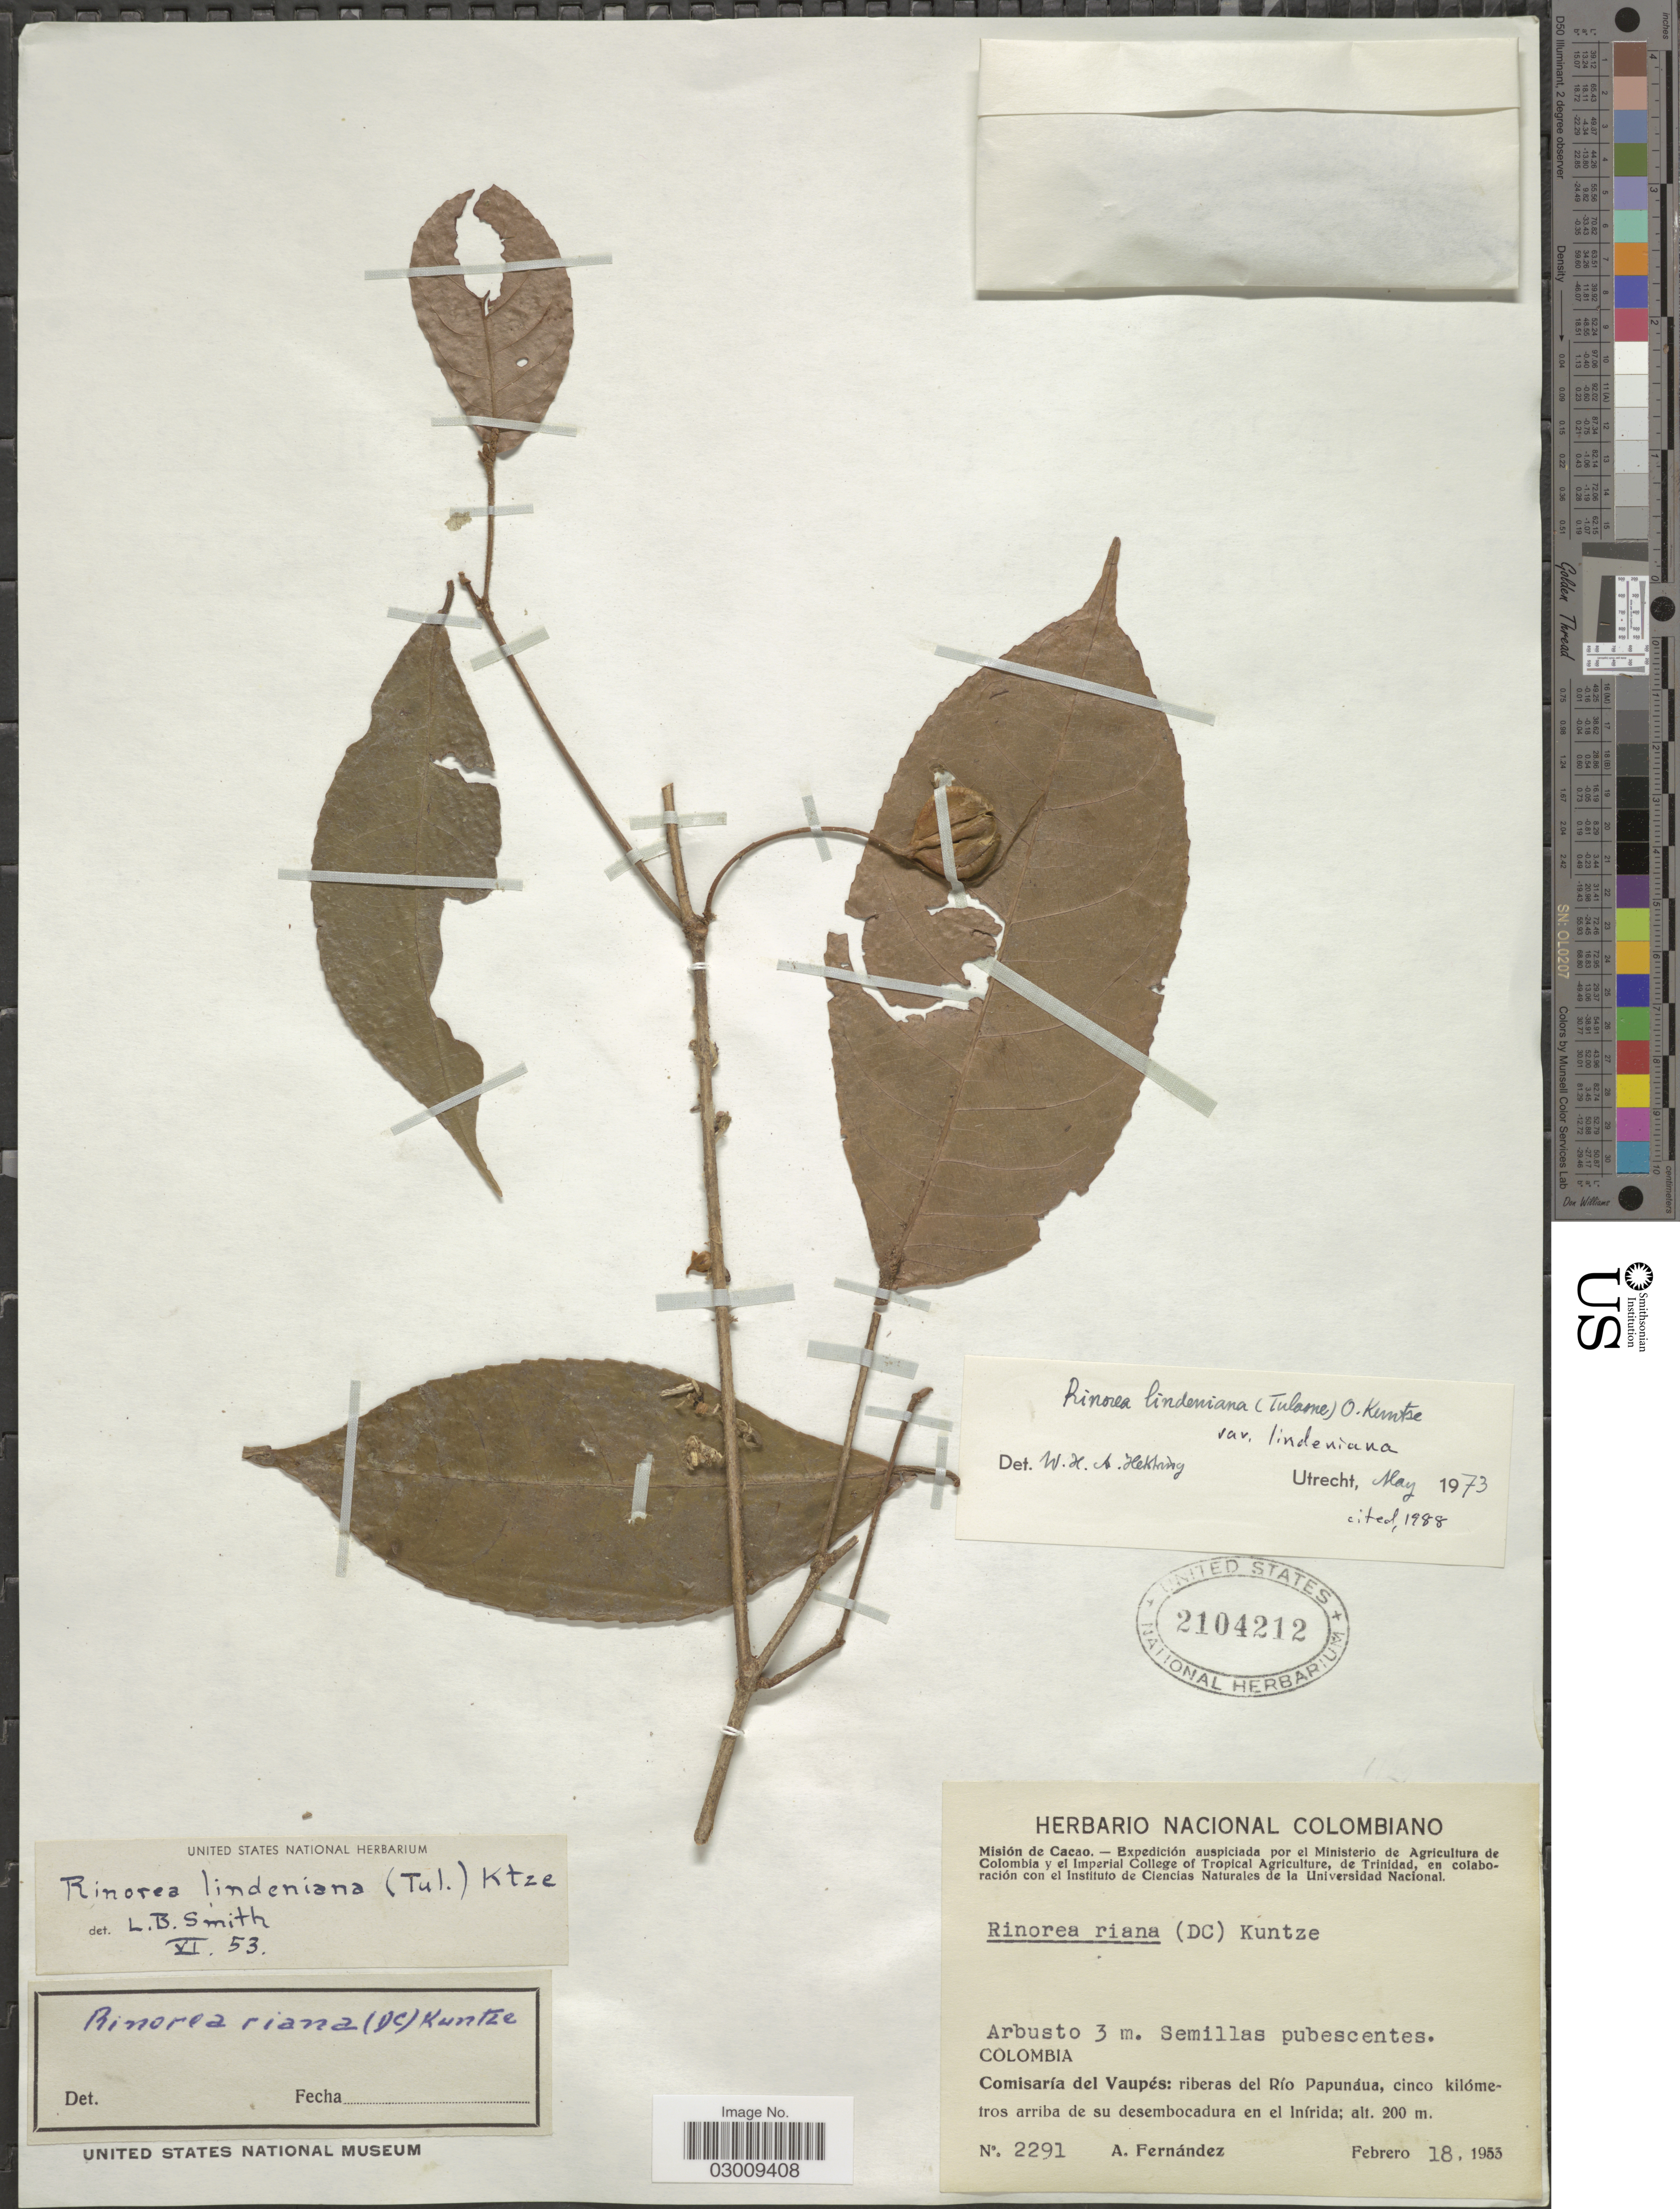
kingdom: Plantae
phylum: Tracheophyta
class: Magnoliopsida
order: Malpighiales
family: Violaceae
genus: Rinorea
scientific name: Rinorea lindeniana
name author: (Tul.) Kuntze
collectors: A. Fernández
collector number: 2291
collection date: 1953-02-18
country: Colombia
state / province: Vaupés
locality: Comisaría del Vaupés: riberas del Río Papunáua, cinco kilómetros arriba de su desembocadura en el inírida.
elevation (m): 200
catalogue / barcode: US 2104212